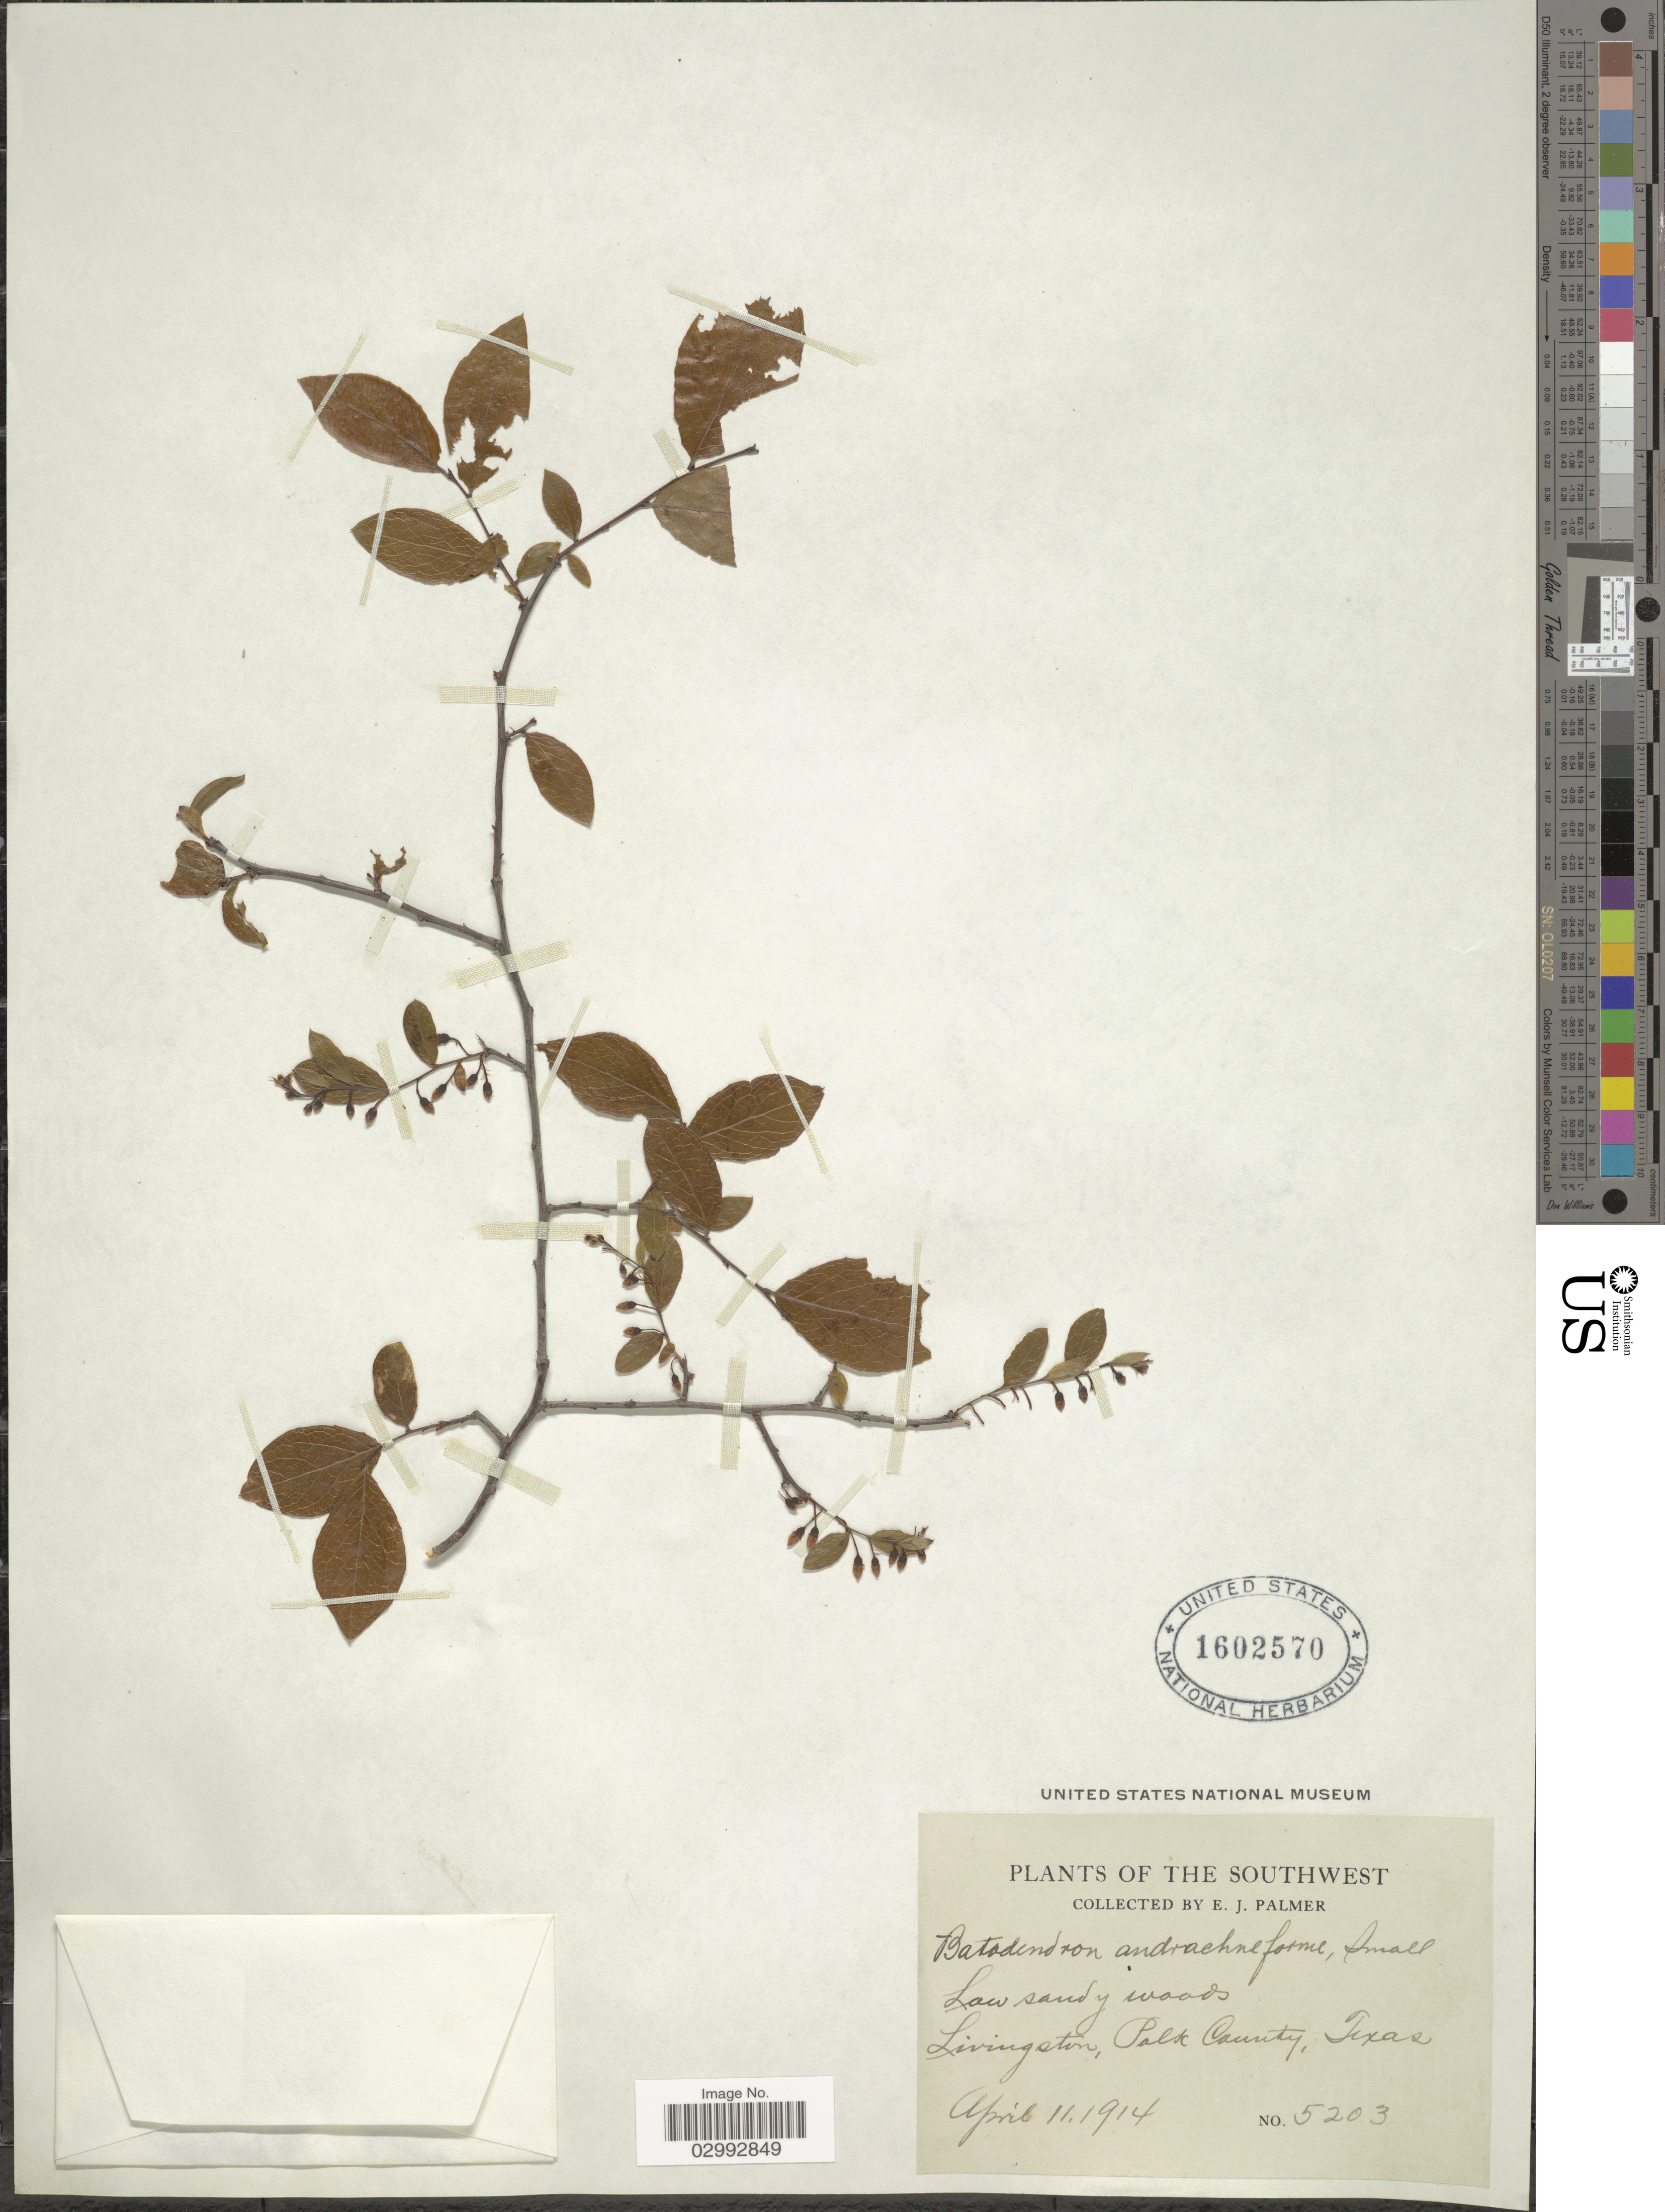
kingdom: Plantae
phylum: Tracheophyta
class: Magnoliopsida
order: Ericales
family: Ericaceae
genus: Batodendron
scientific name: Batodendron arboreum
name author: Nutt.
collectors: E. J. Palmer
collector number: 5203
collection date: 1914-04-11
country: United States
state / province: Texas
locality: Southwest. Low sandy woods. Livingston, Polk County.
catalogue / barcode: US 1602570